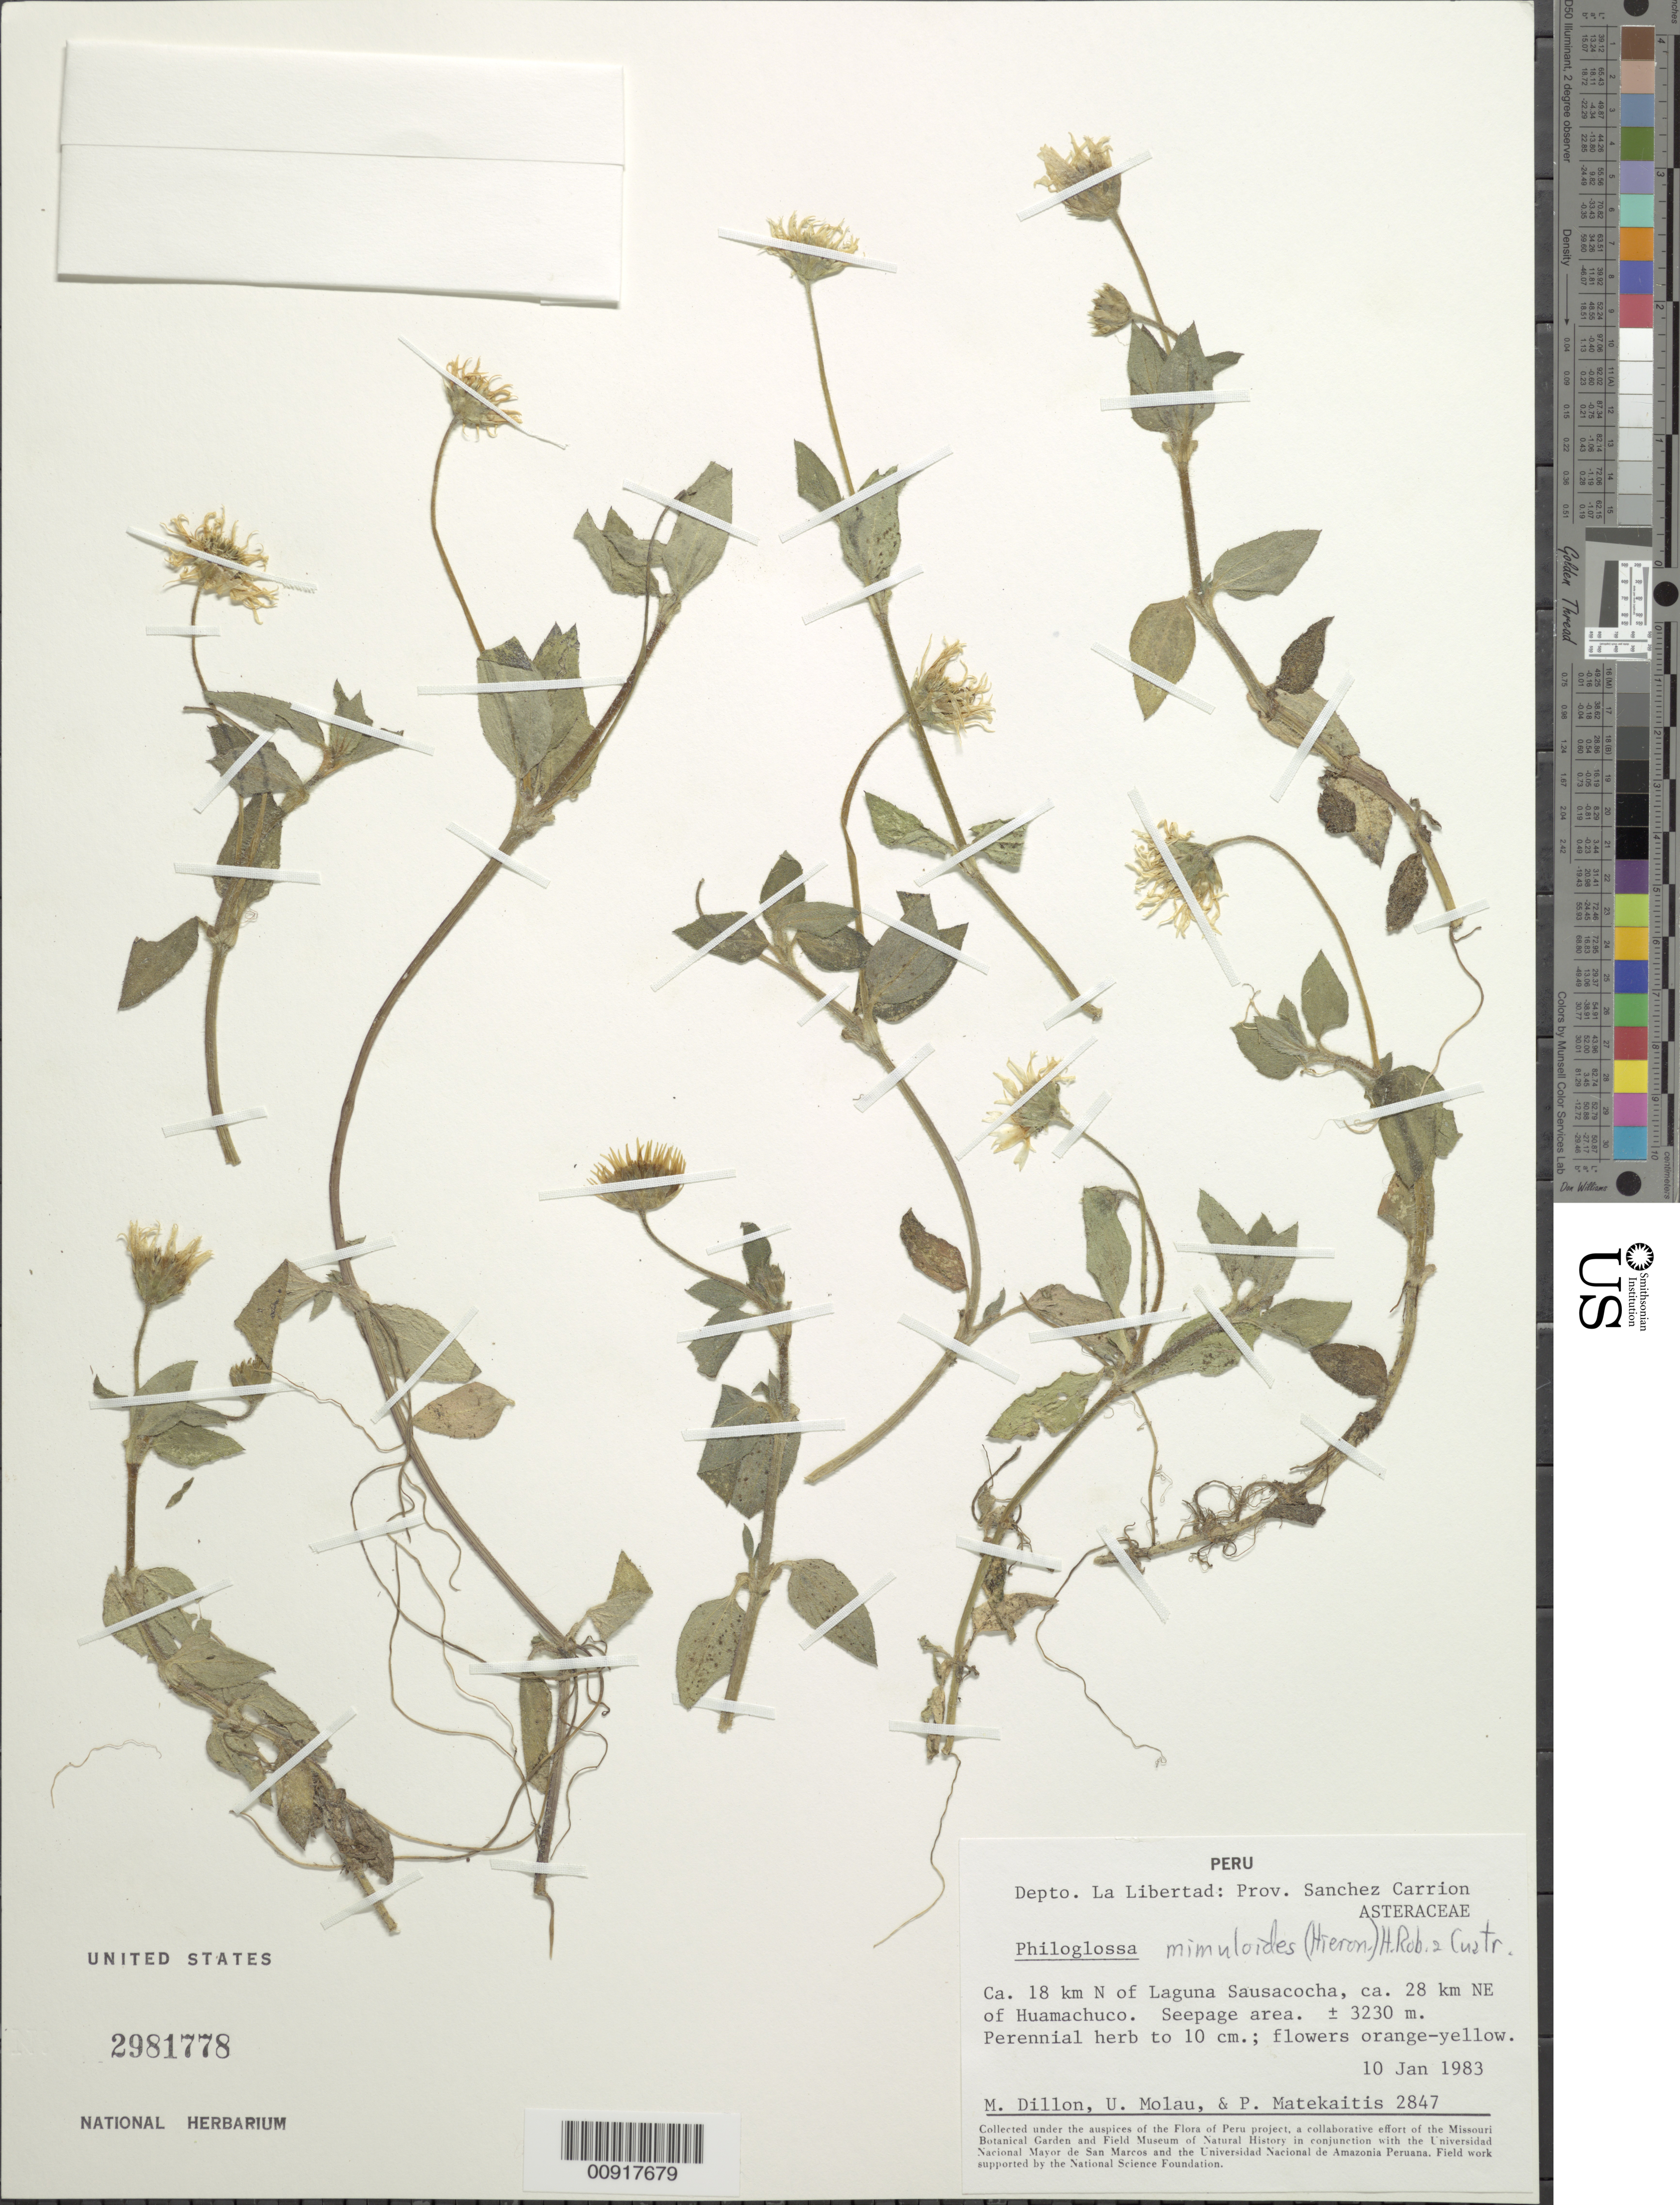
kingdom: Plantae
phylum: Tracheophyta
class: Magnoliopsida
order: Asterales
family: Asteraceae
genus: Philoglossa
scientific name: Philoglossa mimuloides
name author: (Hieron.) H. Rob. & Brettell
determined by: Robinson, Harold E., (US)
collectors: M. O. Dillon, U. Molau & P. Matekaitis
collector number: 2847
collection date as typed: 10 January 1983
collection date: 1983-01-10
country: Peru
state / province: La Libertad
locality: Prov. Sanchez Carrion, Dpto. La Libertad, ca. 18 km N of Laguna Sausacocha, ca. 28 km NE of Huamachuco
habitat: Seepage area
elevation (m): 3230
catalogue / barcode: US 2981778